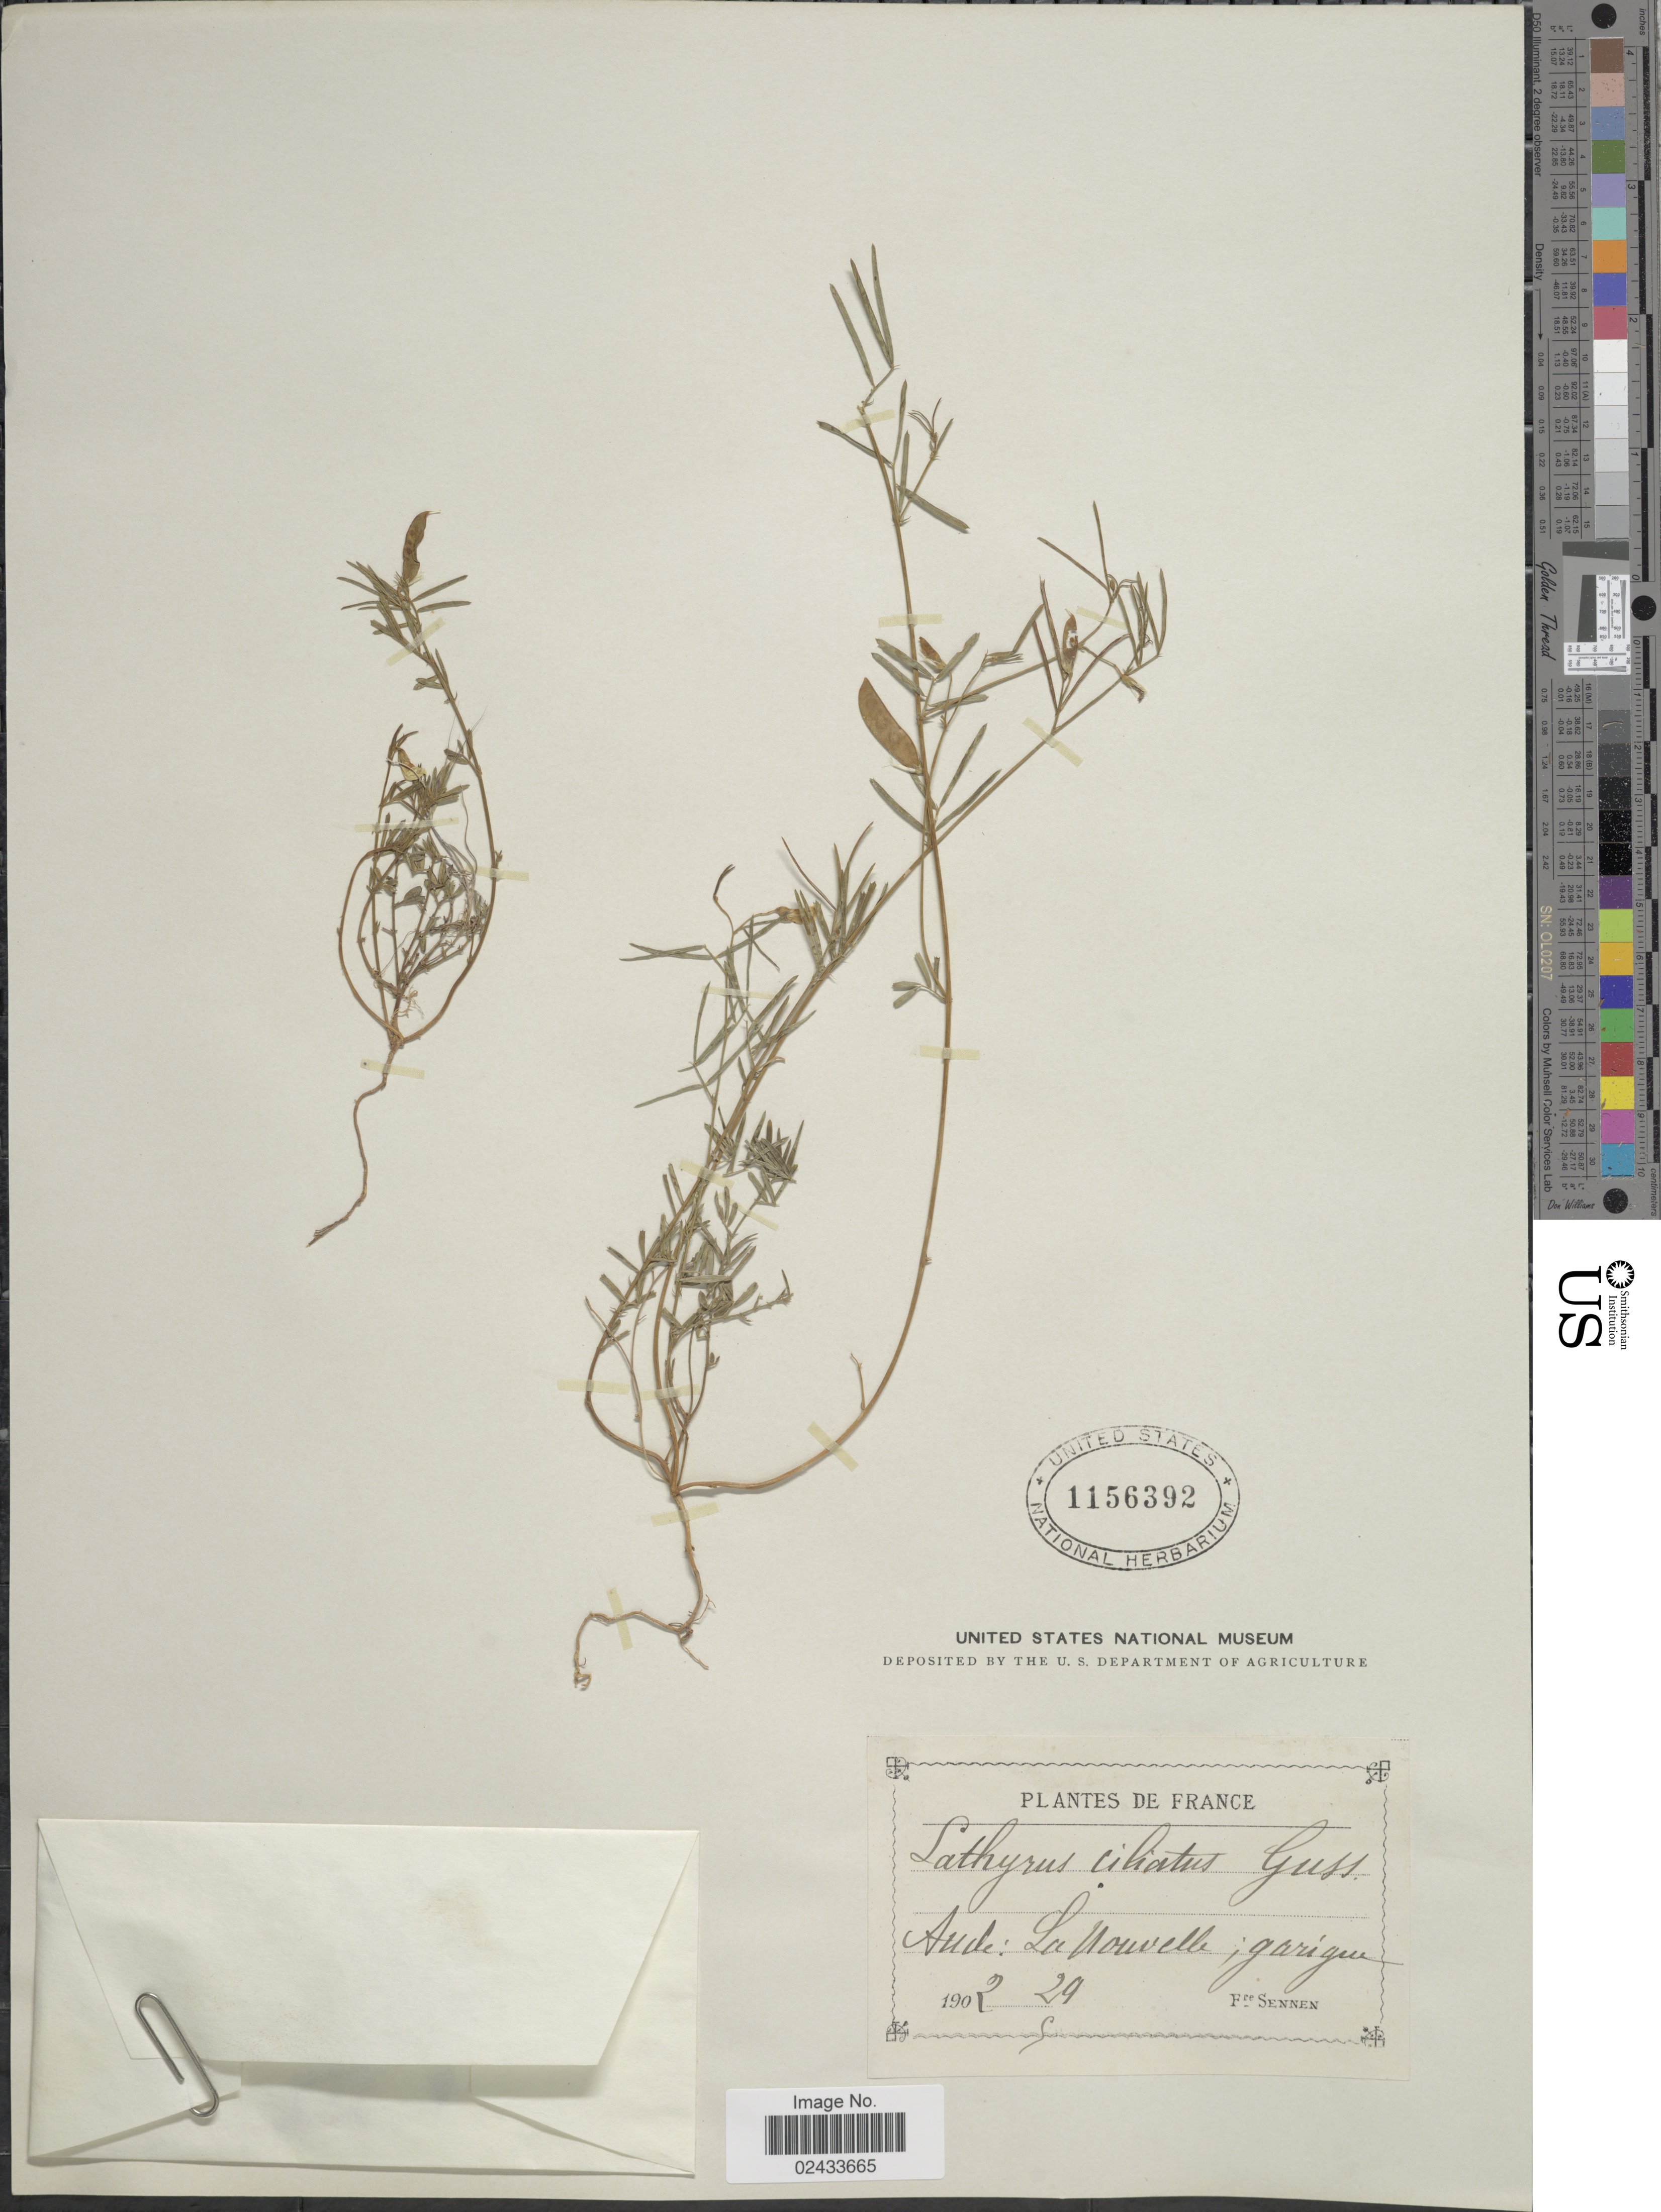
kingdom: Plantae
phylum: Tracheophyta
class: Magnoliopsida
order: Fabales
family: Fabaceae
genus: Lathyrus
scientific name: Lathyrus saxatilis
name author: (Vent.) Vis.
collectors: E. Sennen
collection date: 1902-09-29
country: France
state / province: Occitanie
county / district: Aude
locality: Aude: La Nouvelle; Garigue [interpreted]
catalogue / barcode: US 1156392